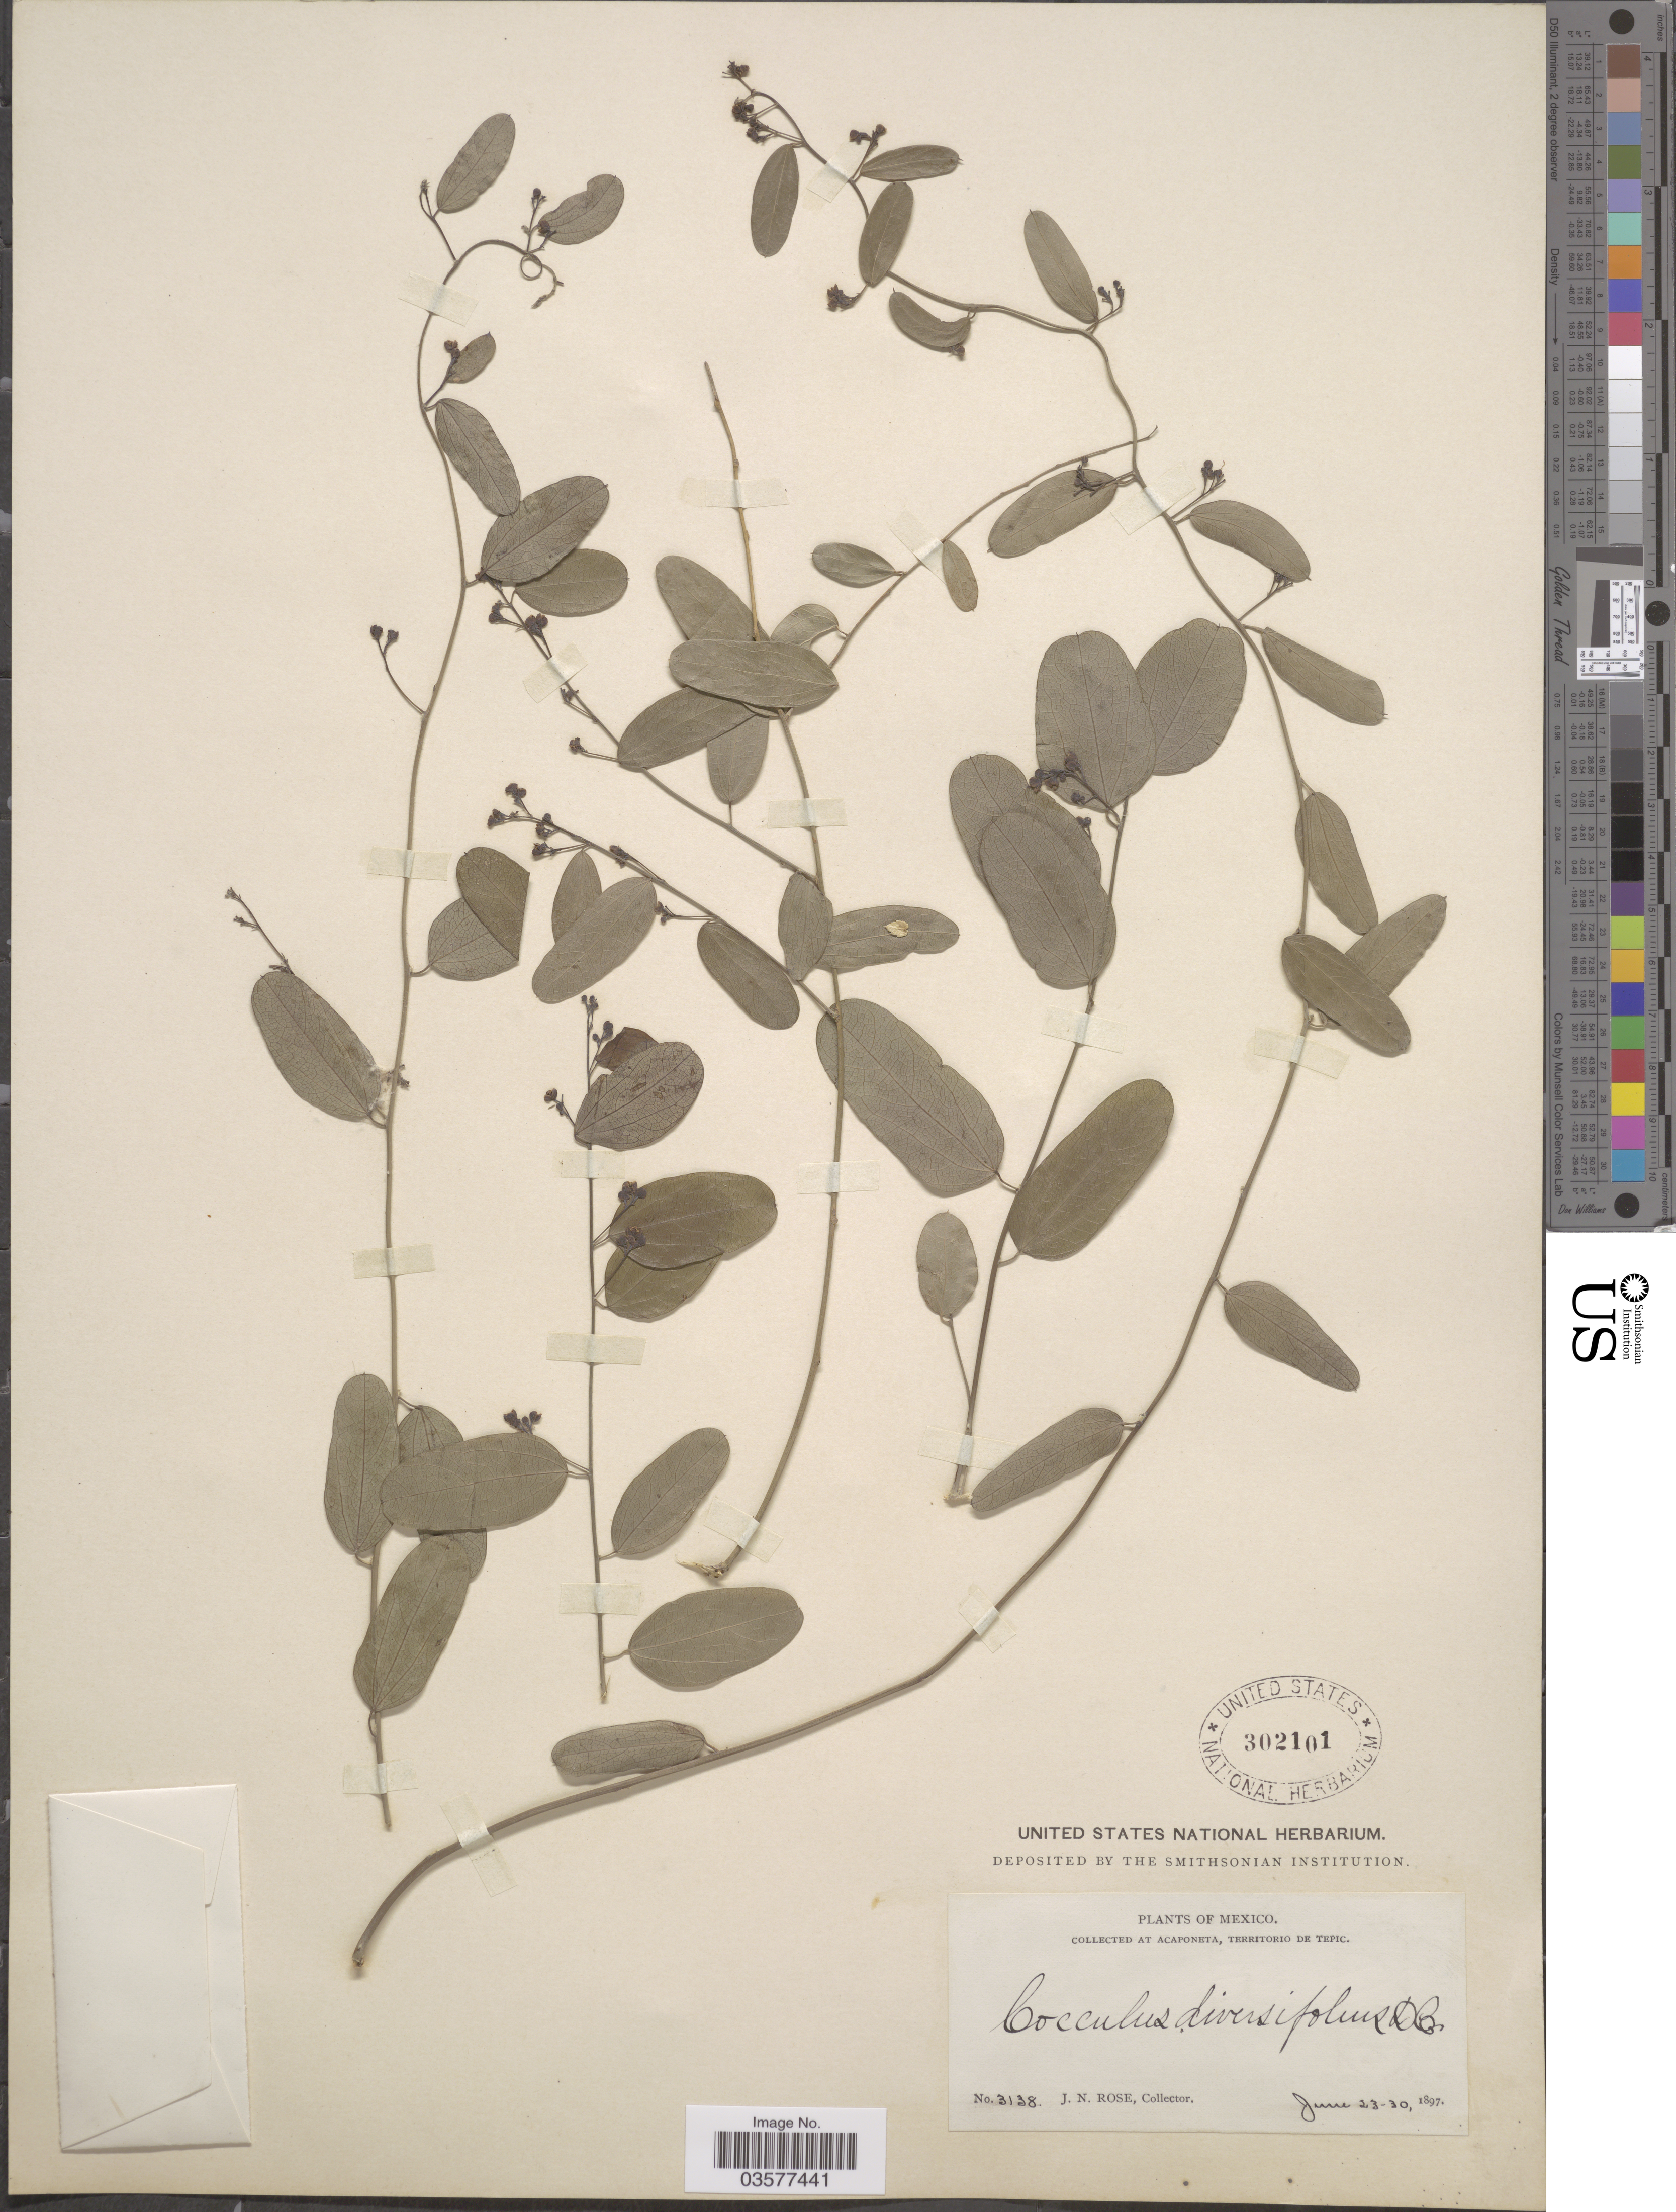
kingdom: Plantae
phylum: Tracheophyta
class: Magnoliopsida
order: Ranunculales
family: Menispermaceae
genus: Cocculus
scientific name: Cocculus diversifolius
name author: DC.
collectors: J. N. Rose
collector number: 3138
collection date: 1897-06-23/1897-06-30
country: Mexico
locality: Acaponeta, Territorio de Tepic.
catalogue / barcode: US 302101